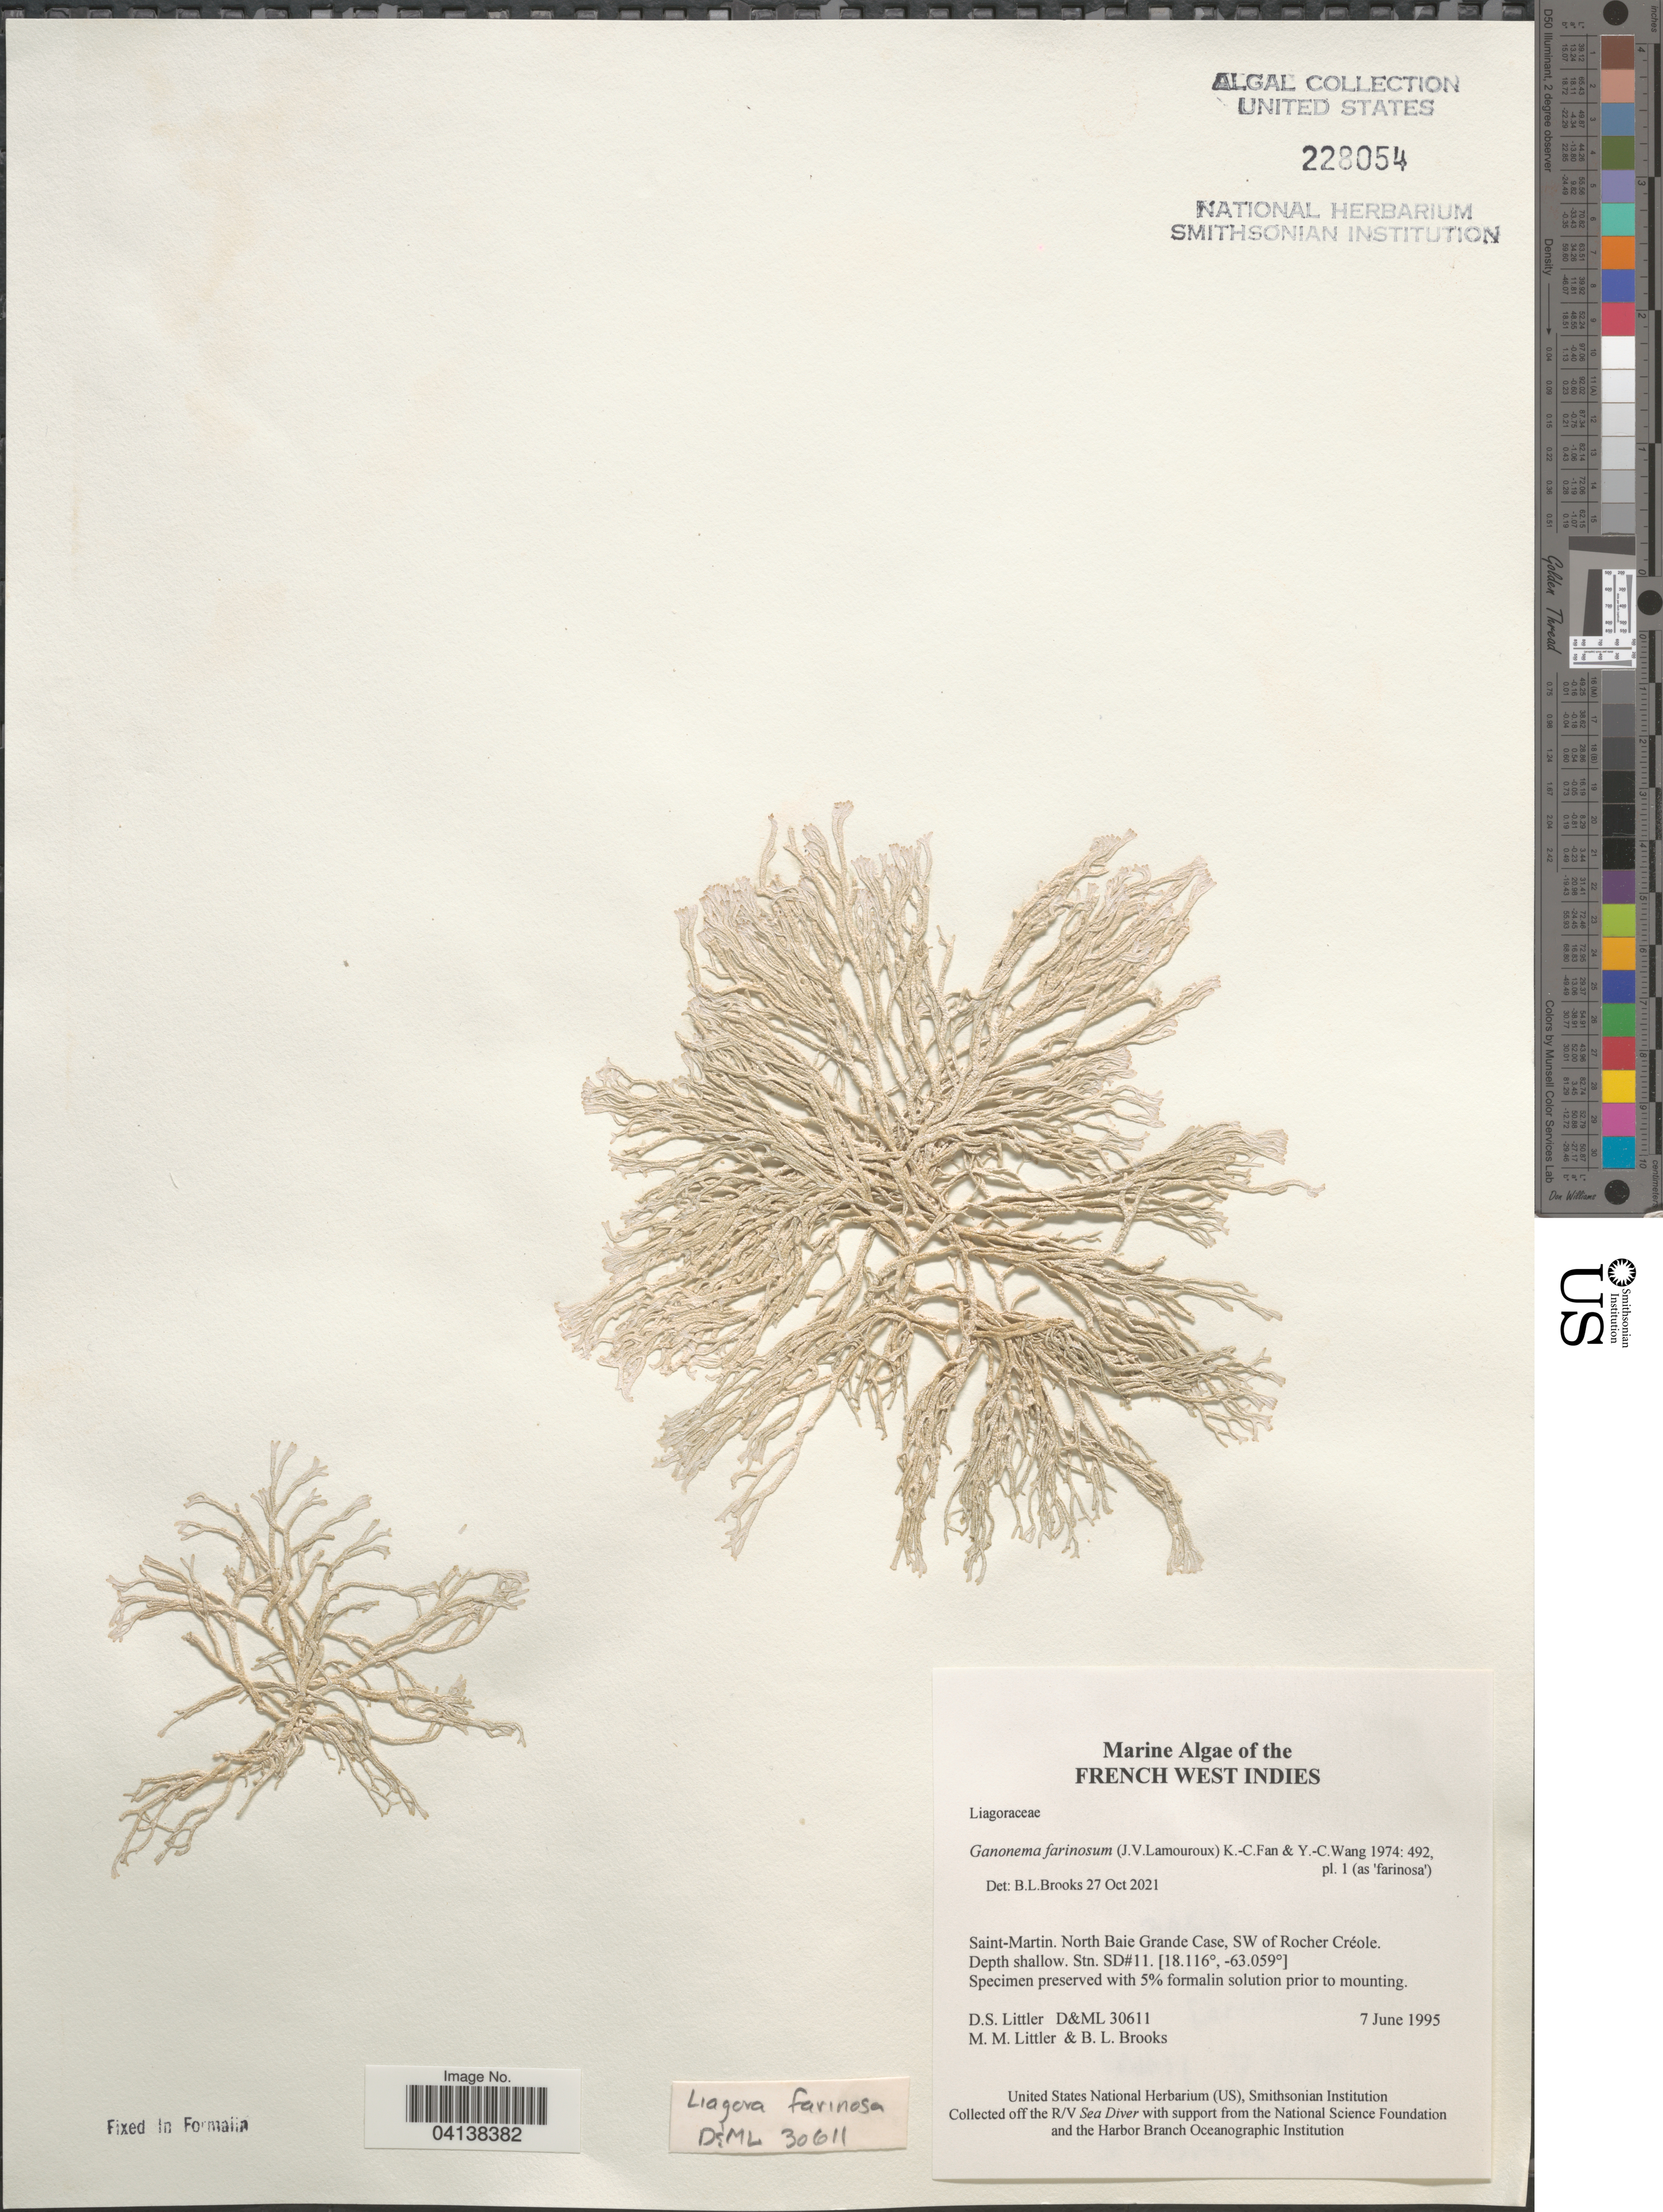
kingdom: Plantae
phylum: Rhodophyta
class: Florideophyceae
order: Nemaliales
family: Liagoraceae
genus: Ganonema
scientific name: Ganonema farinosum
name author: (J.V.Lamouroux) K.C. Fan & Yung C. Wang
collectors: D. S. Littler & B. Brooks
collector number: D&ML 30611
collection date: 1995-06-07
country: Saint Martin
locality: French West Indies. Saint-Martin. North Baie Grande Case, SW of Rocher Créole. Stn. SD#11.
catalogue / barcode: US 228054